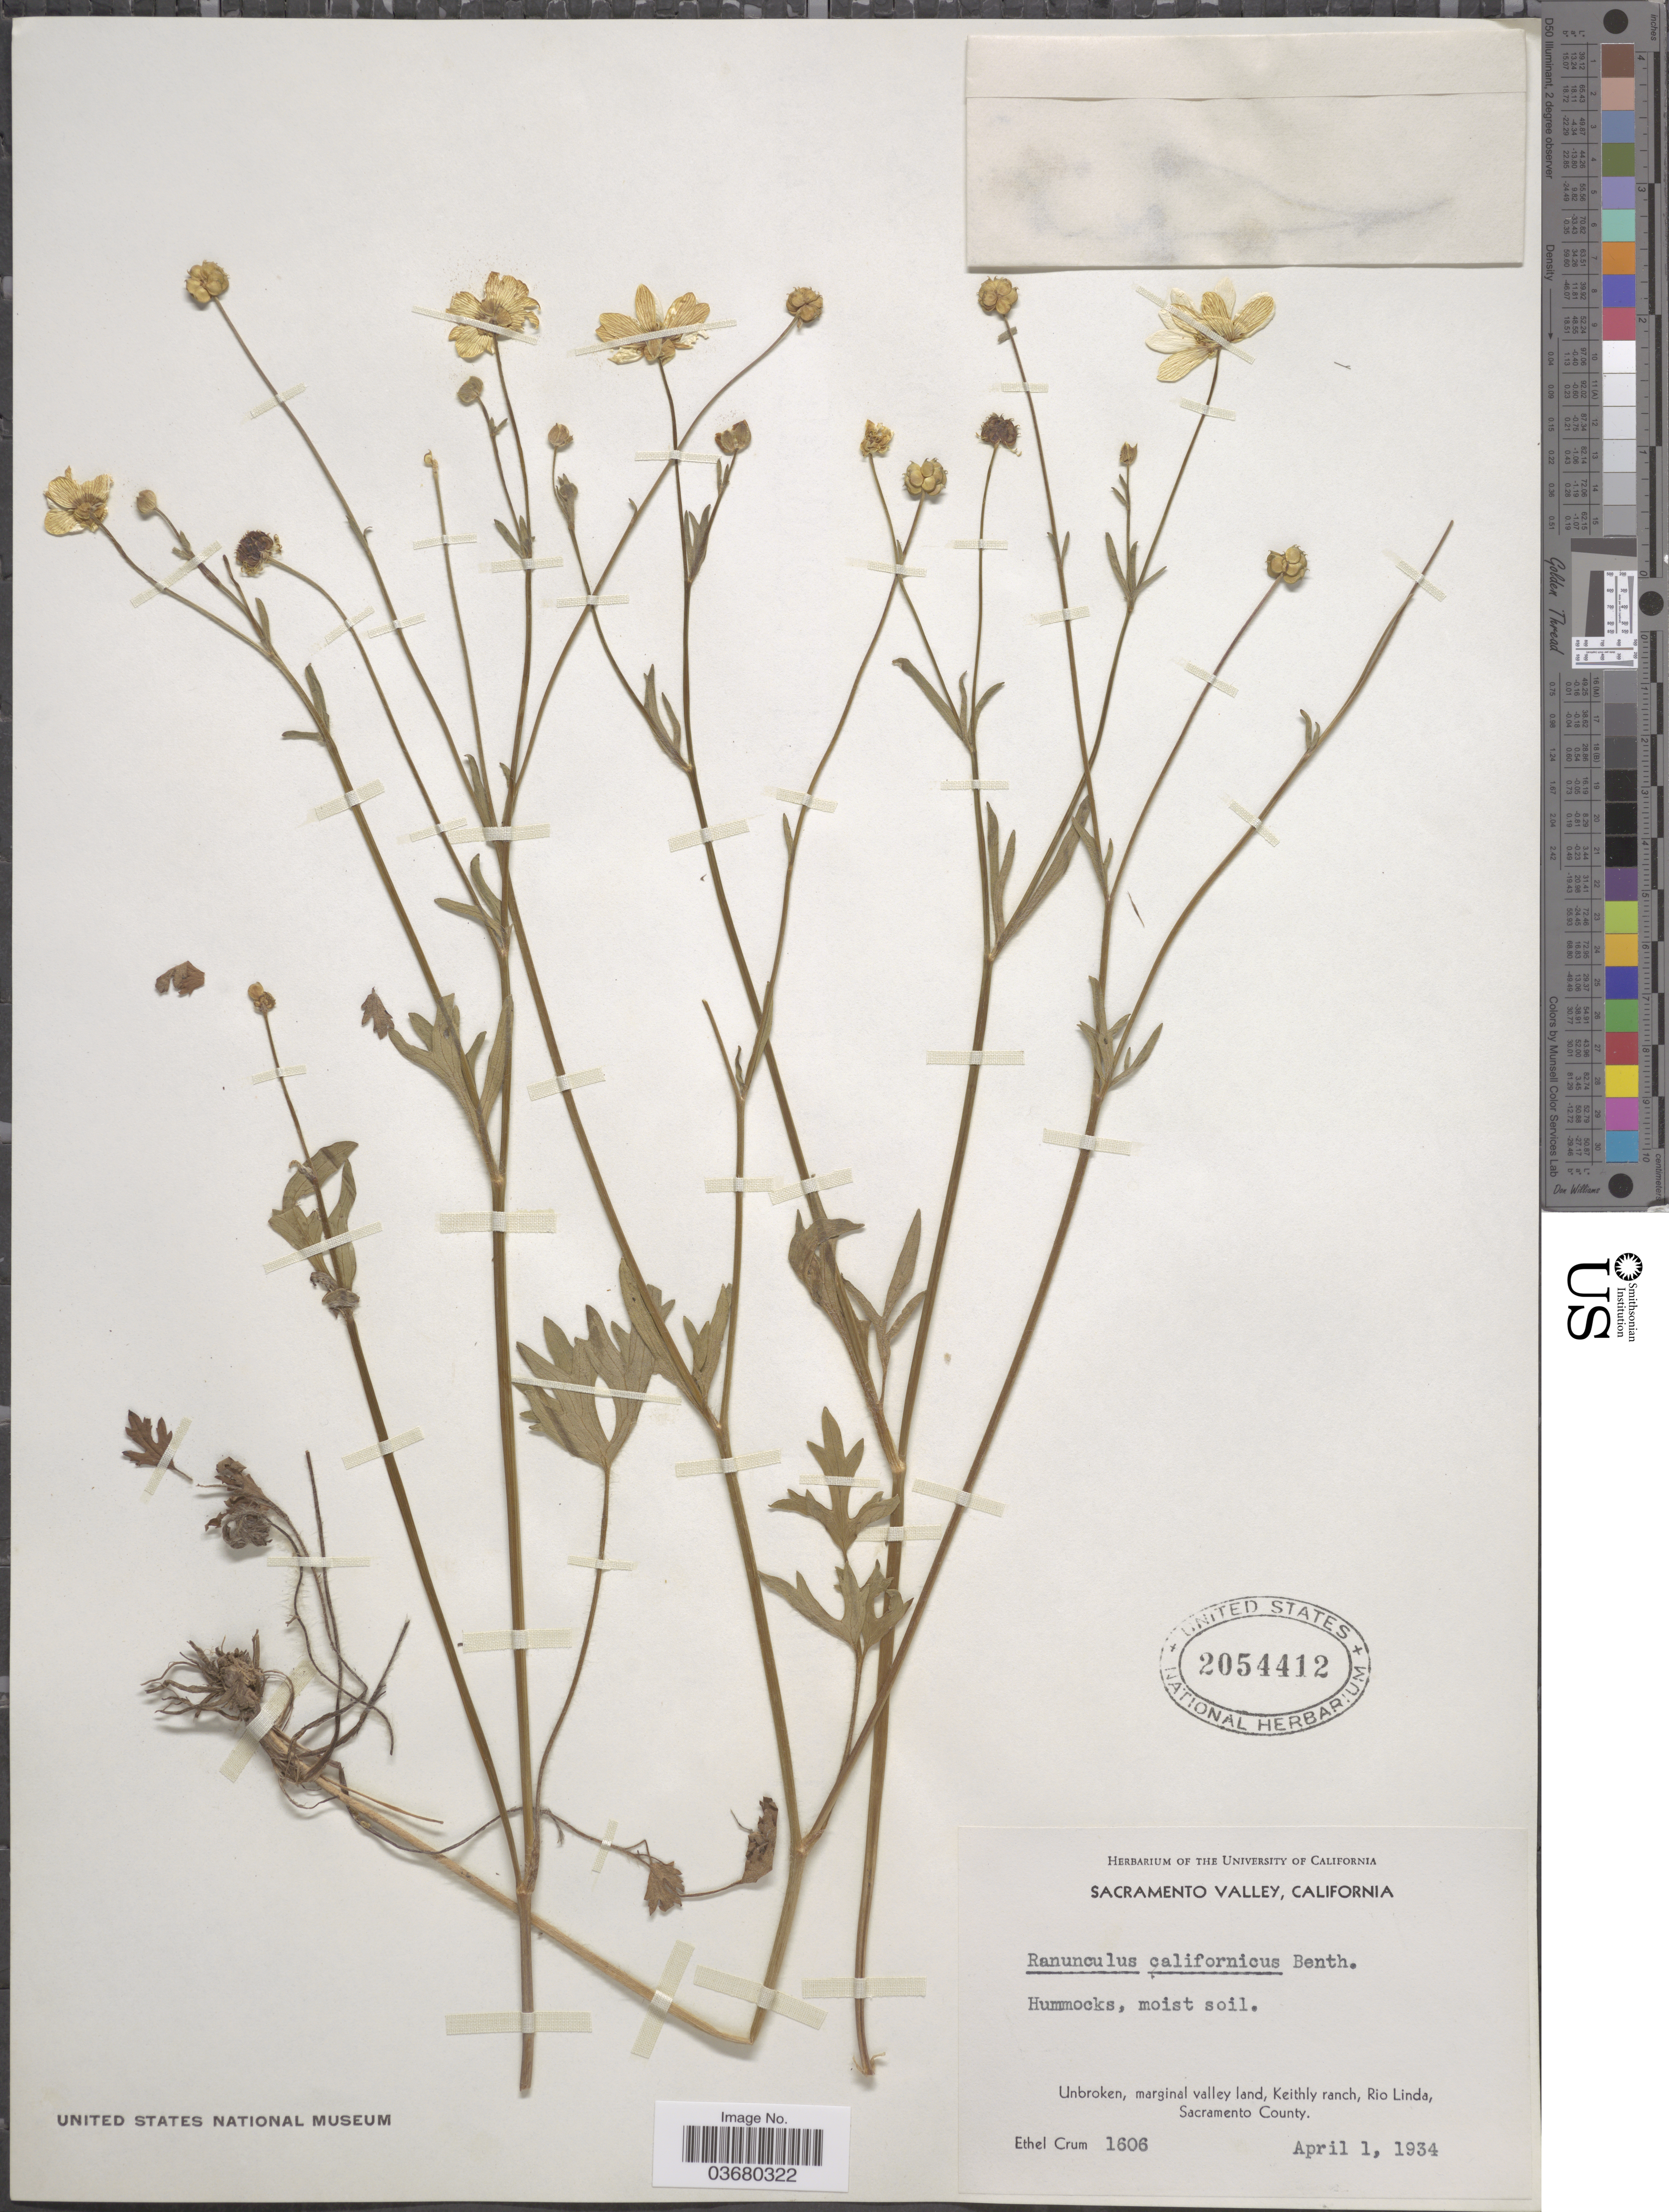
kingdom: Plantae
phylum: Tracheophyta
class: Magnoliopsida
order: Ranunculales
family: Ranunculaceae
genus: Ranunculus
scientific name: Ranunculus californicus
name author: Benth.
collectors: E. K. Crum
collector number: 1606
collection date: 1934-04-01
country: United States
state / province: California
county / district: Sacramento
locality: Sacramento Valley. Unbroken, marginal valley land, Keithly ranch, Rio Linda, Sacramento County.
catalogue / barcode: US 2054412